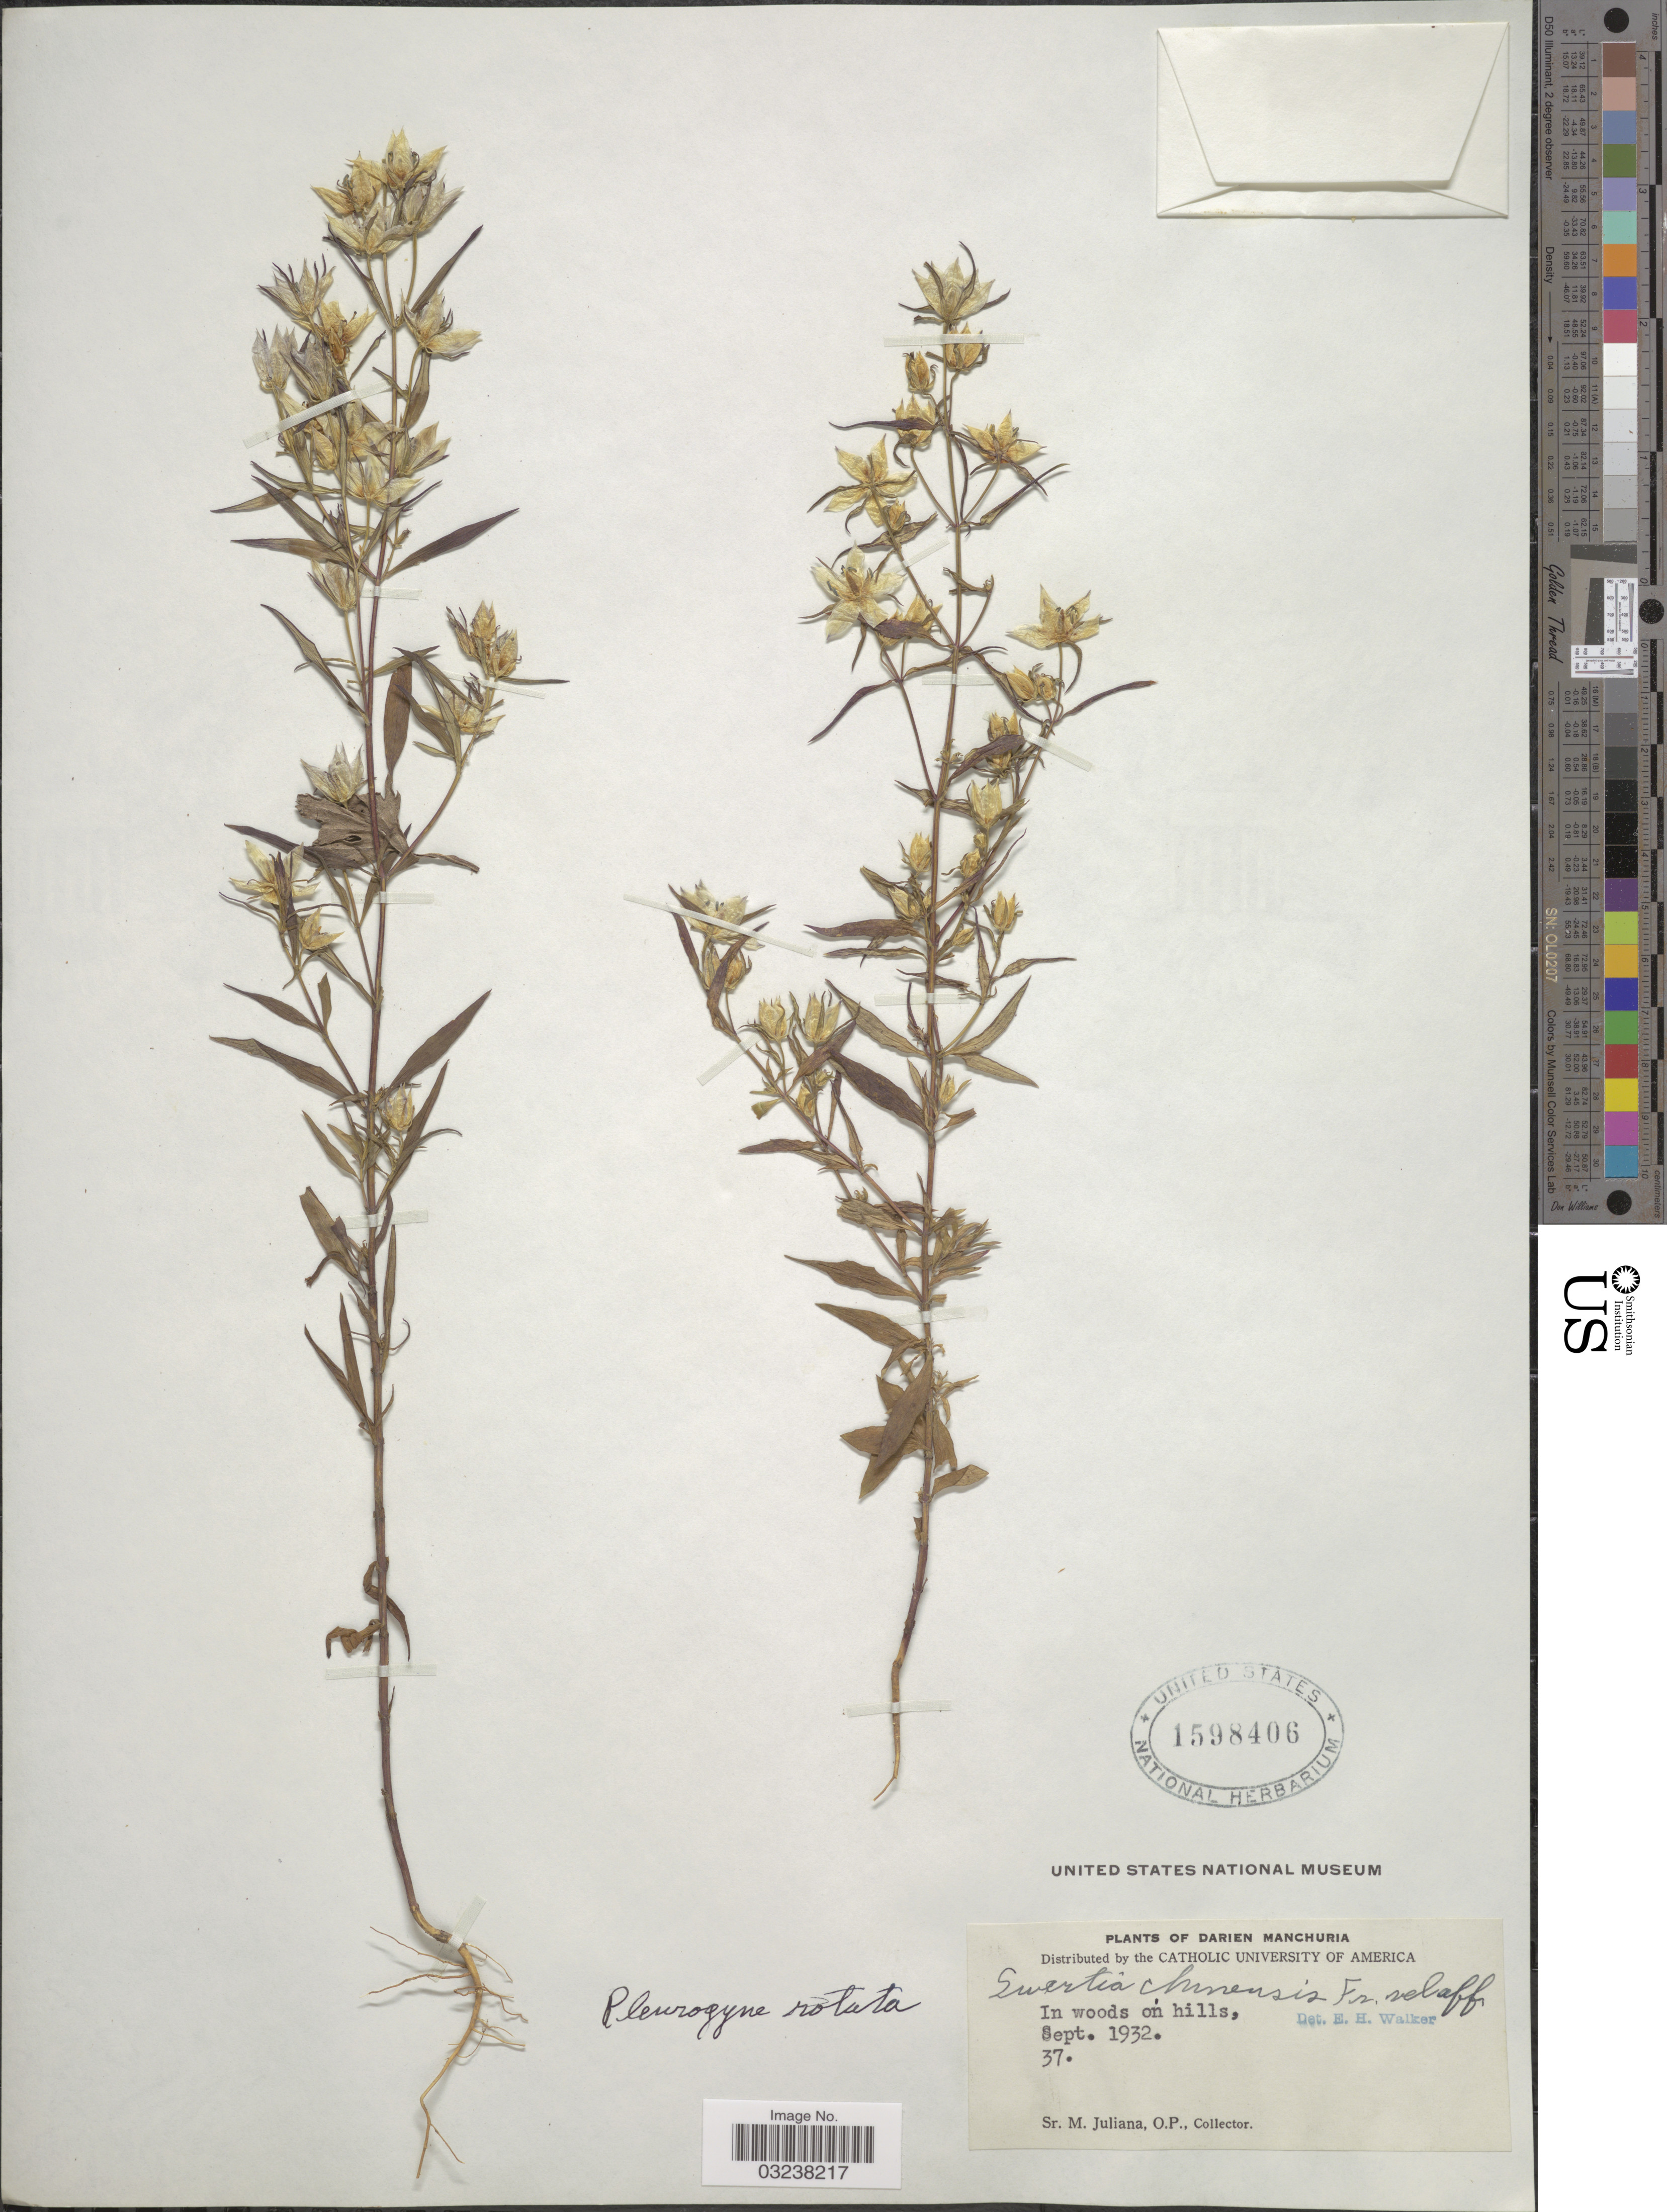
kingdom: Plantae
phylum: Tracheophyta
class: Magnoliopsida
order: Gentianales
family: Gentianaceae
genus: Lomatogonium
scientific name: Lomatogonium rotatum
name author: (L.) Fr.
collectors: M. Juliana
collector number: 37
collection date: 1932-09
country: China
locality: Darien Manchuria. In woods on hills.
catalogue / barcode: US 1598406